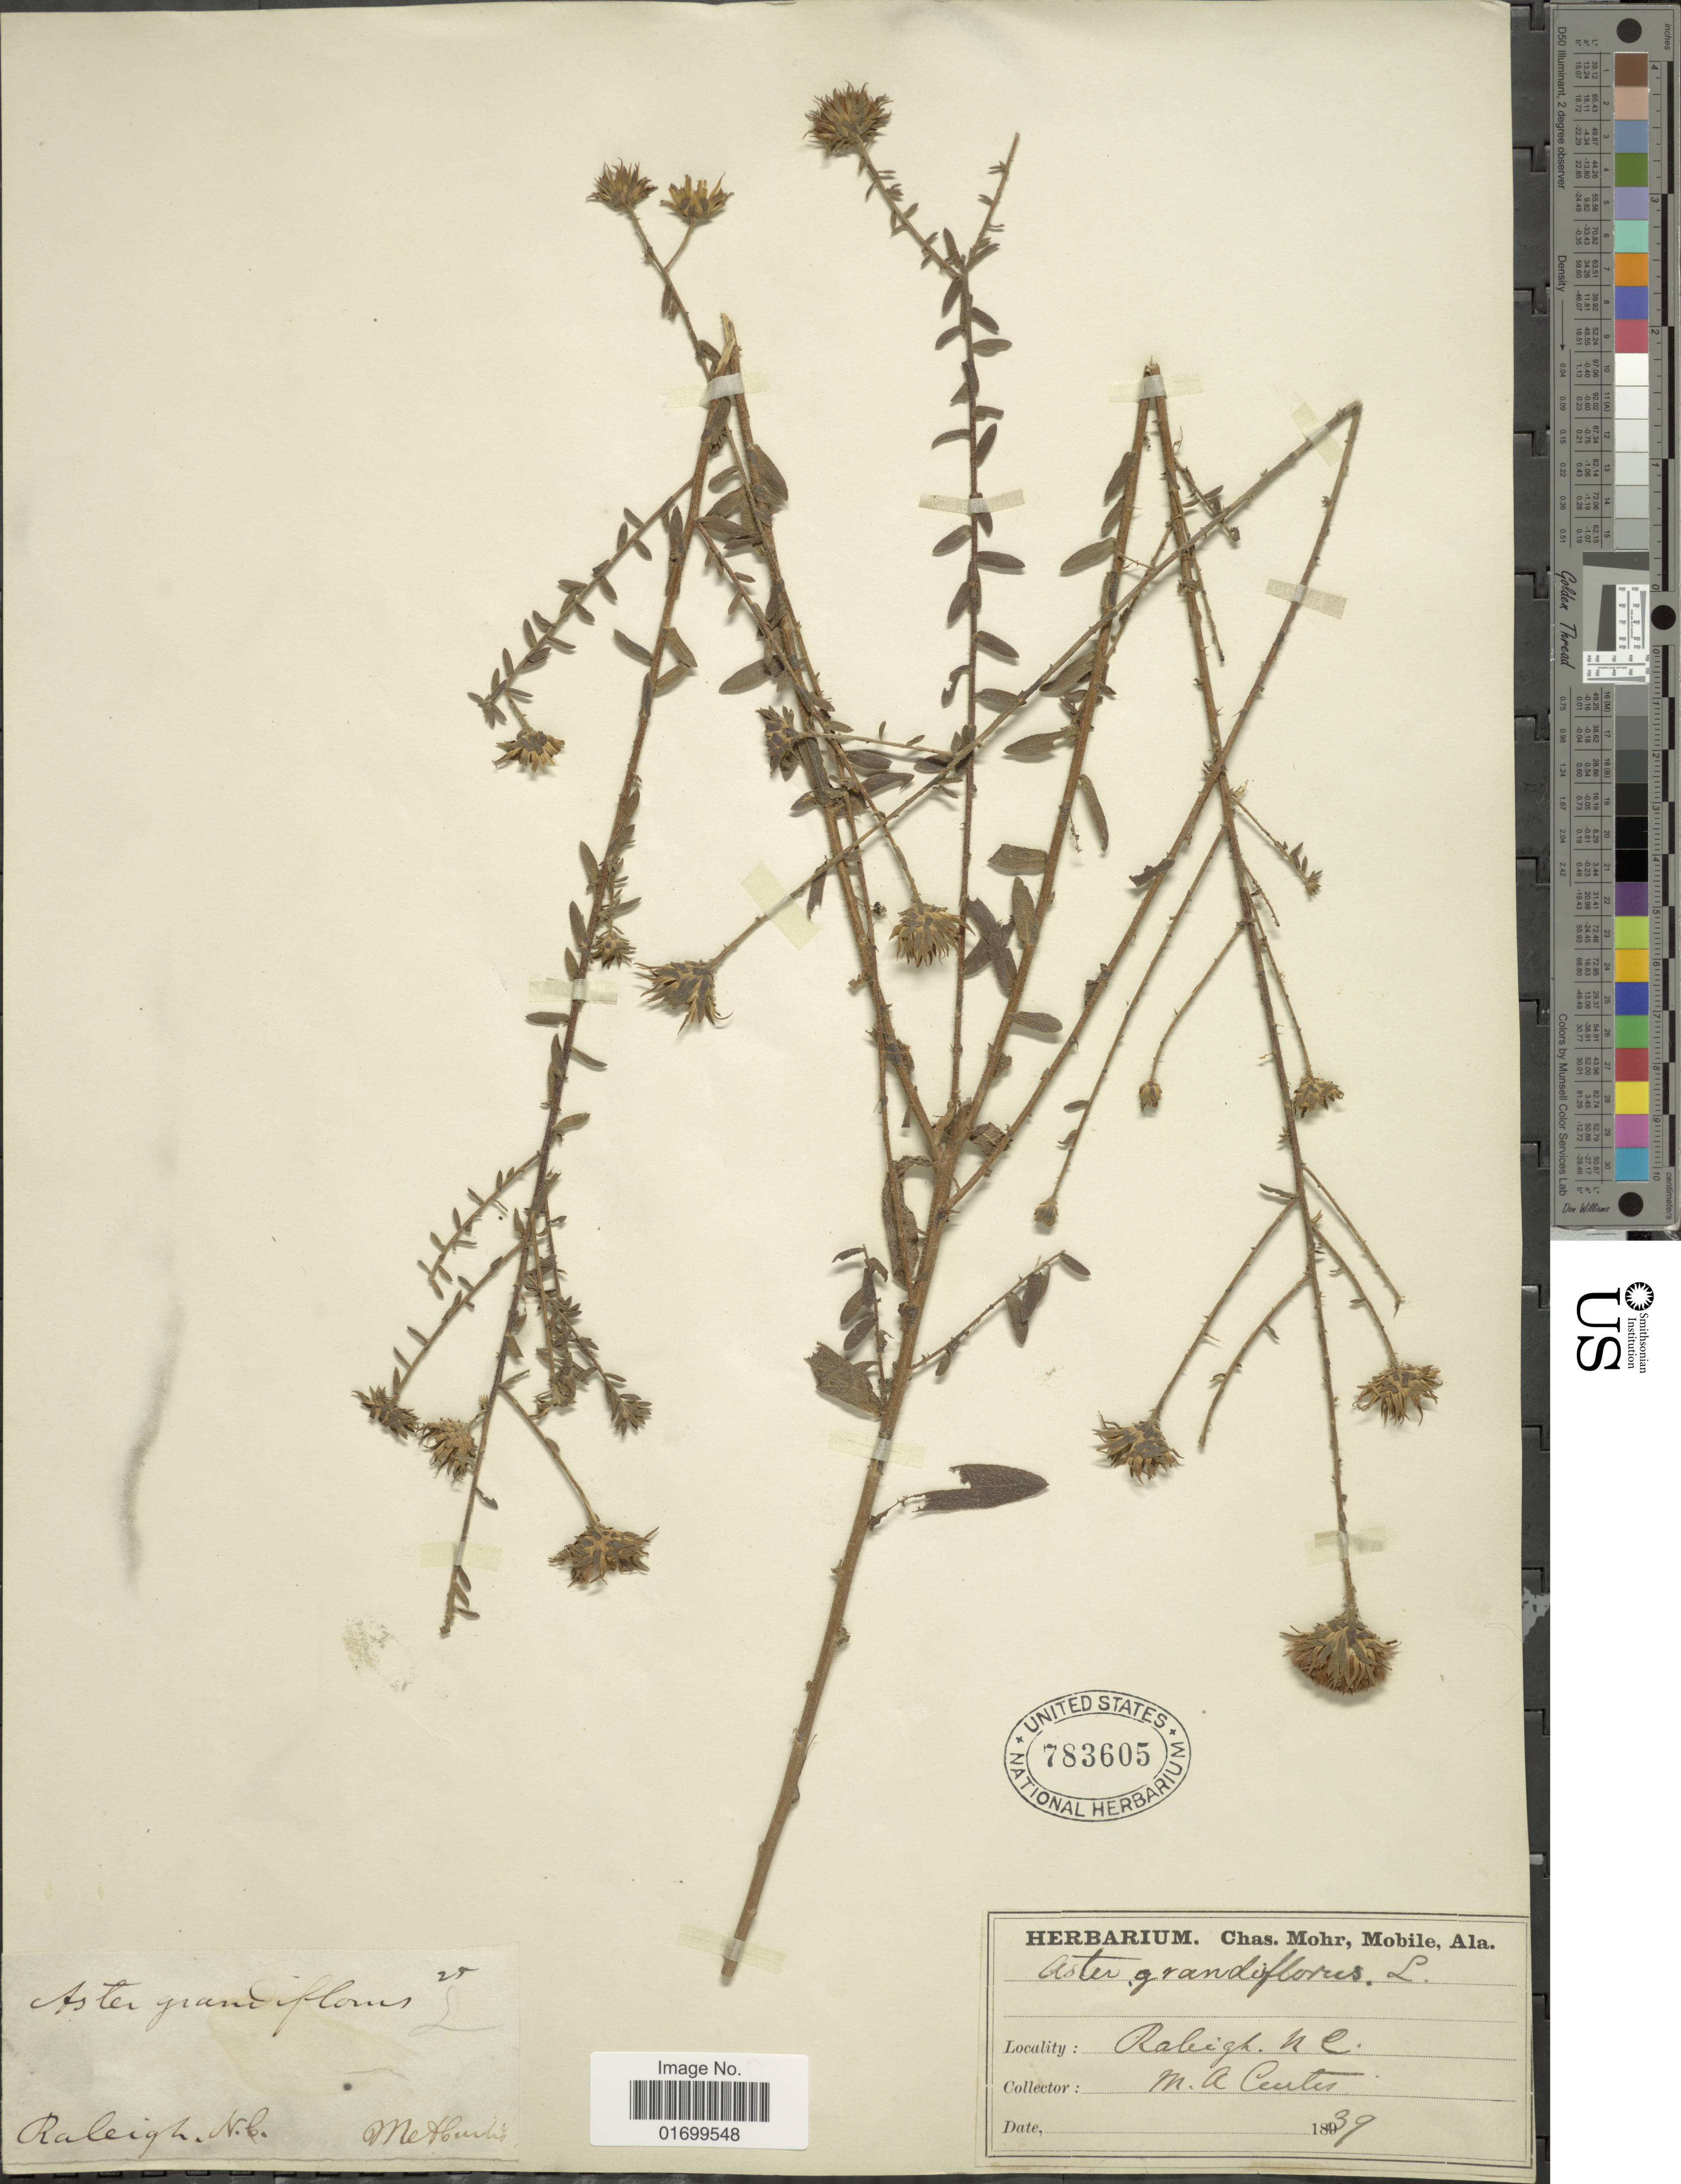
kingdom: Plantae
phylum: Tracheophyta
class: Magnoliopsida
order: Asterales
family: Asteraceae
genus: Symphyotrichum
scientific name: Symphyotrichum grandiflorum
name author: (L.) G.L. Nesom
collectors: M. A. Curtis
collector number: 25*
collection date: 1839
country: United States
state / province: North Carolina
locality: Raleigh.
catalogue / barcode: US 783605